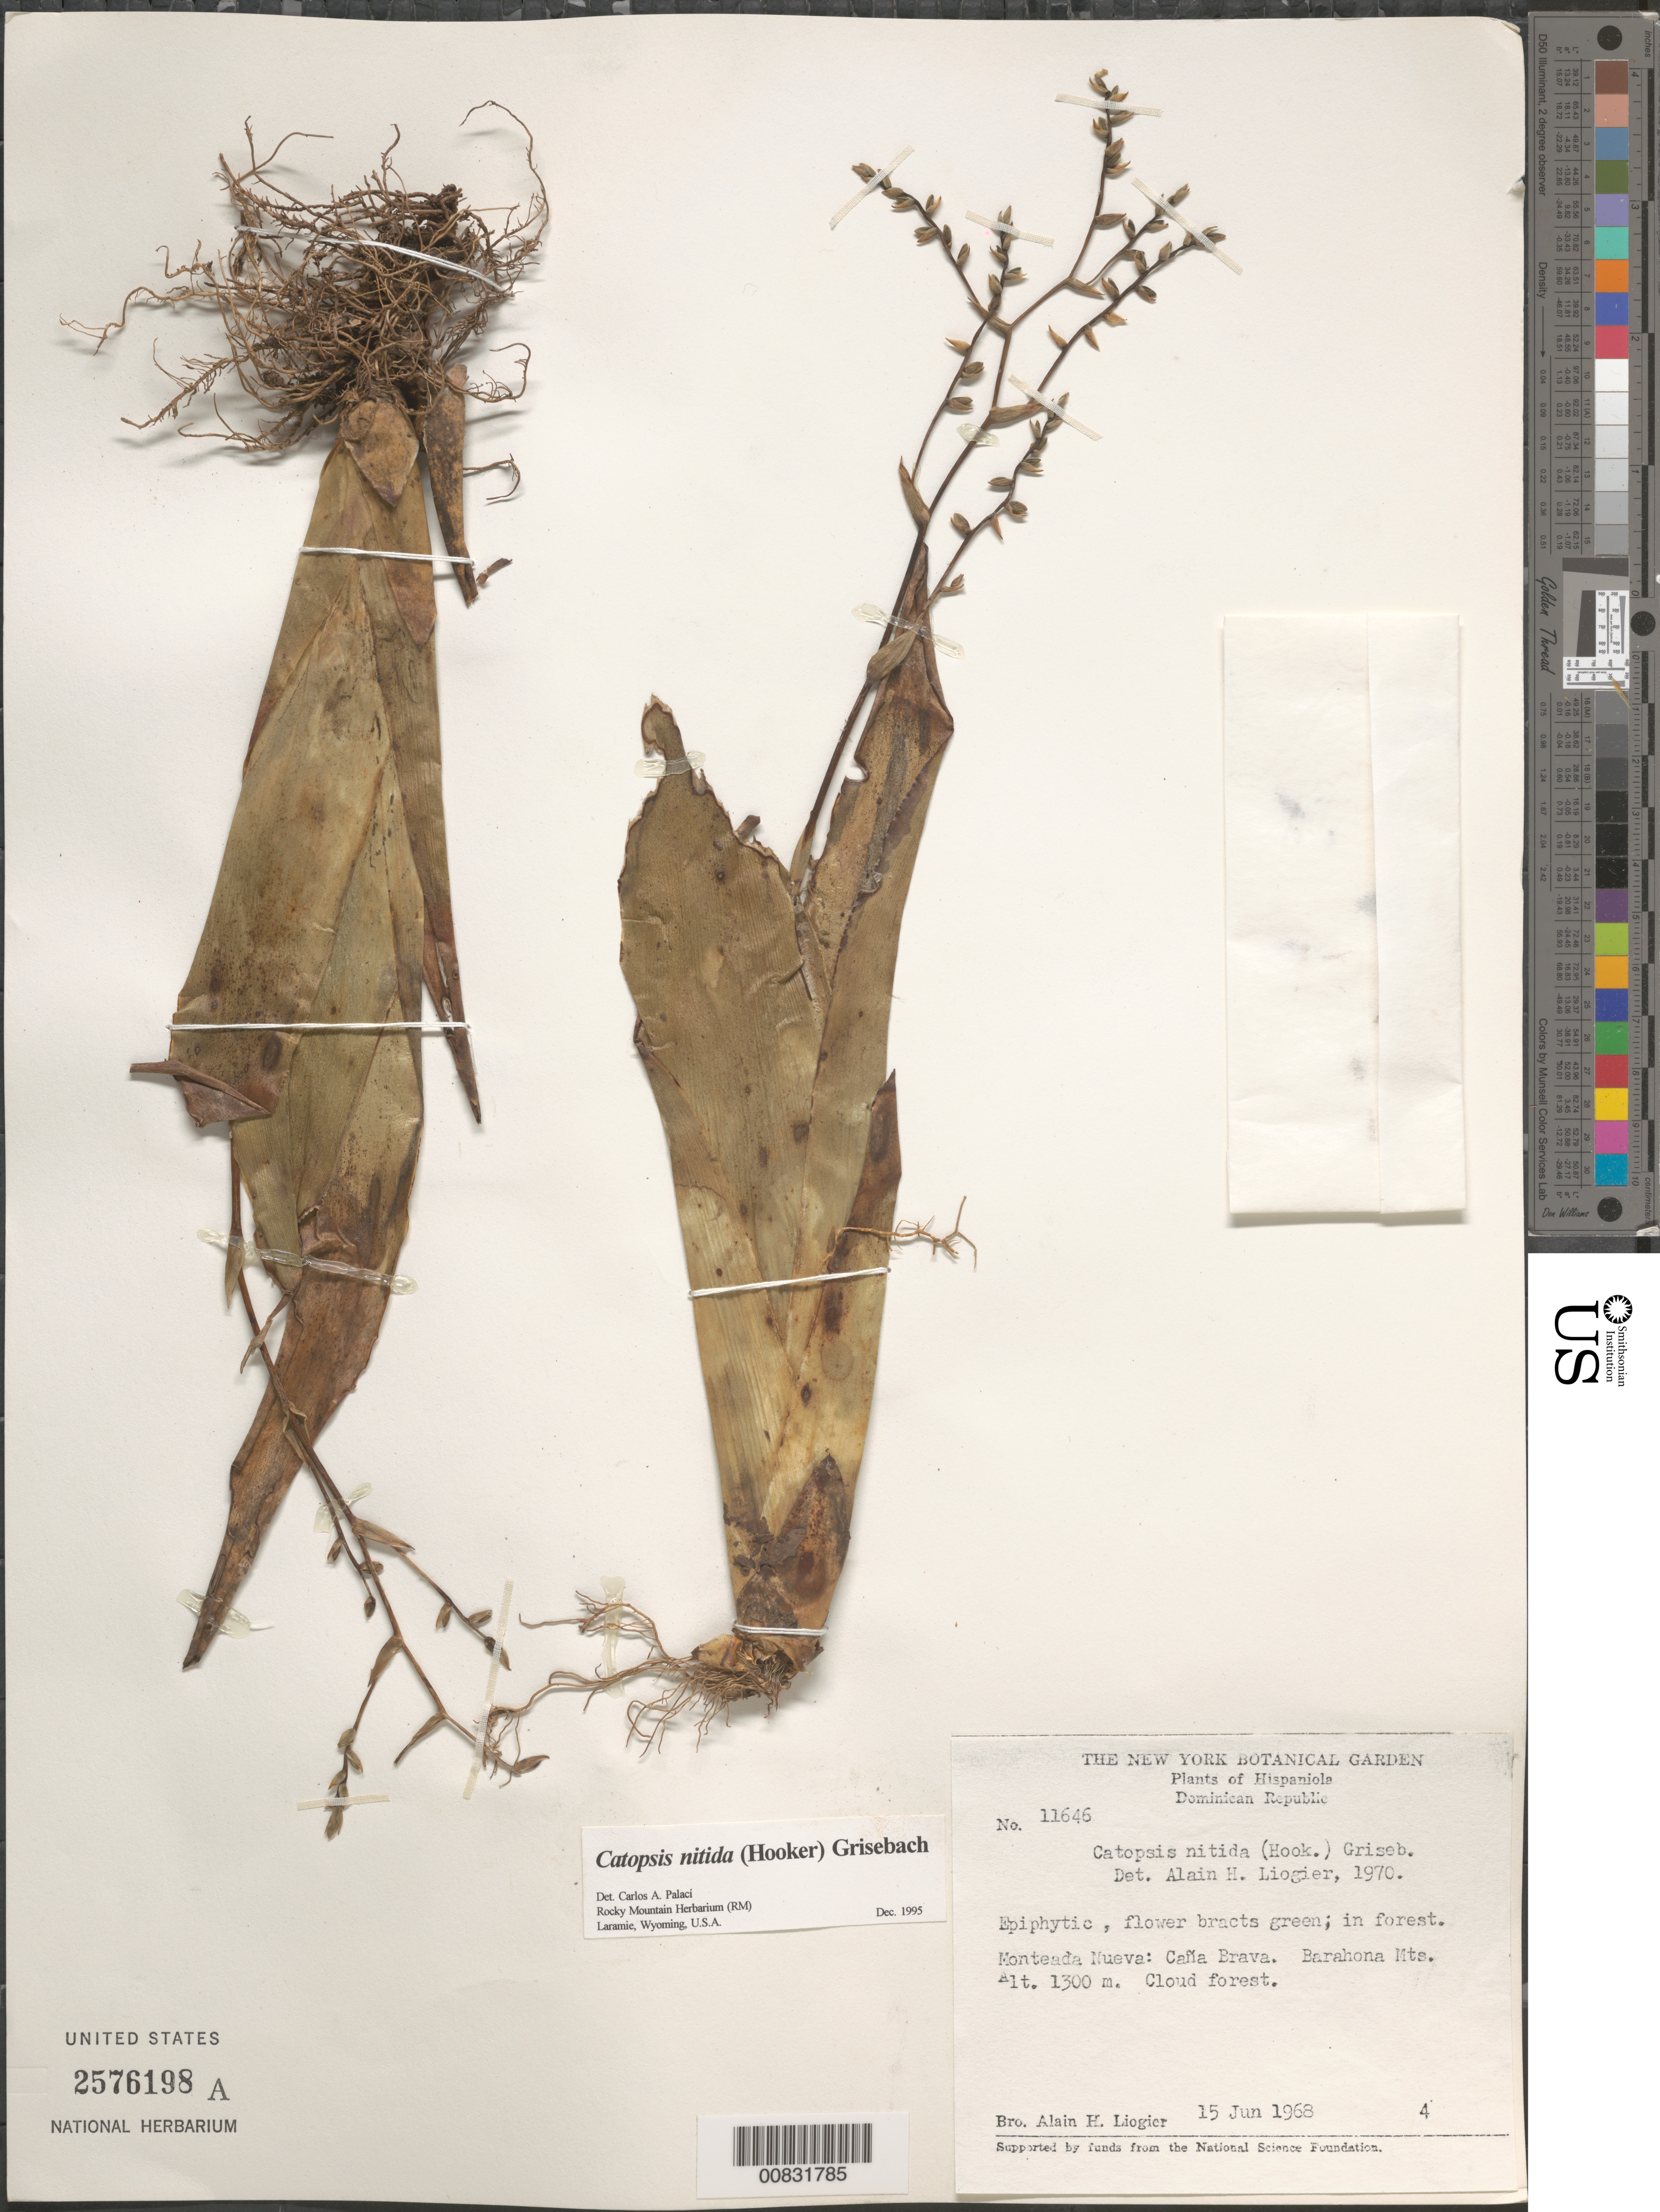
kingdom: Plantae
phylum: Tracheophyta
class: Liliopsida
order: Poales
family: Bromeliaceae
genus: Catopsis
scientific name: Catopsis nitida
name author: (Hook.) Griseb.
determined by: Palací, C. A., (RM), University of Wyoming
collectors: A. H. Liogier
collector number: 11646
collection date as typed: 15 Jun 1968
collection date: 1968-06-15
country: Dominican Republic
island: Hispaniola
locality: Montiada Nueva: Caña Brava. Barahona Mts.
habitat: In forest. Cloud forest.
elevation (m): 1300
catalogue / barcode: US 2576198A